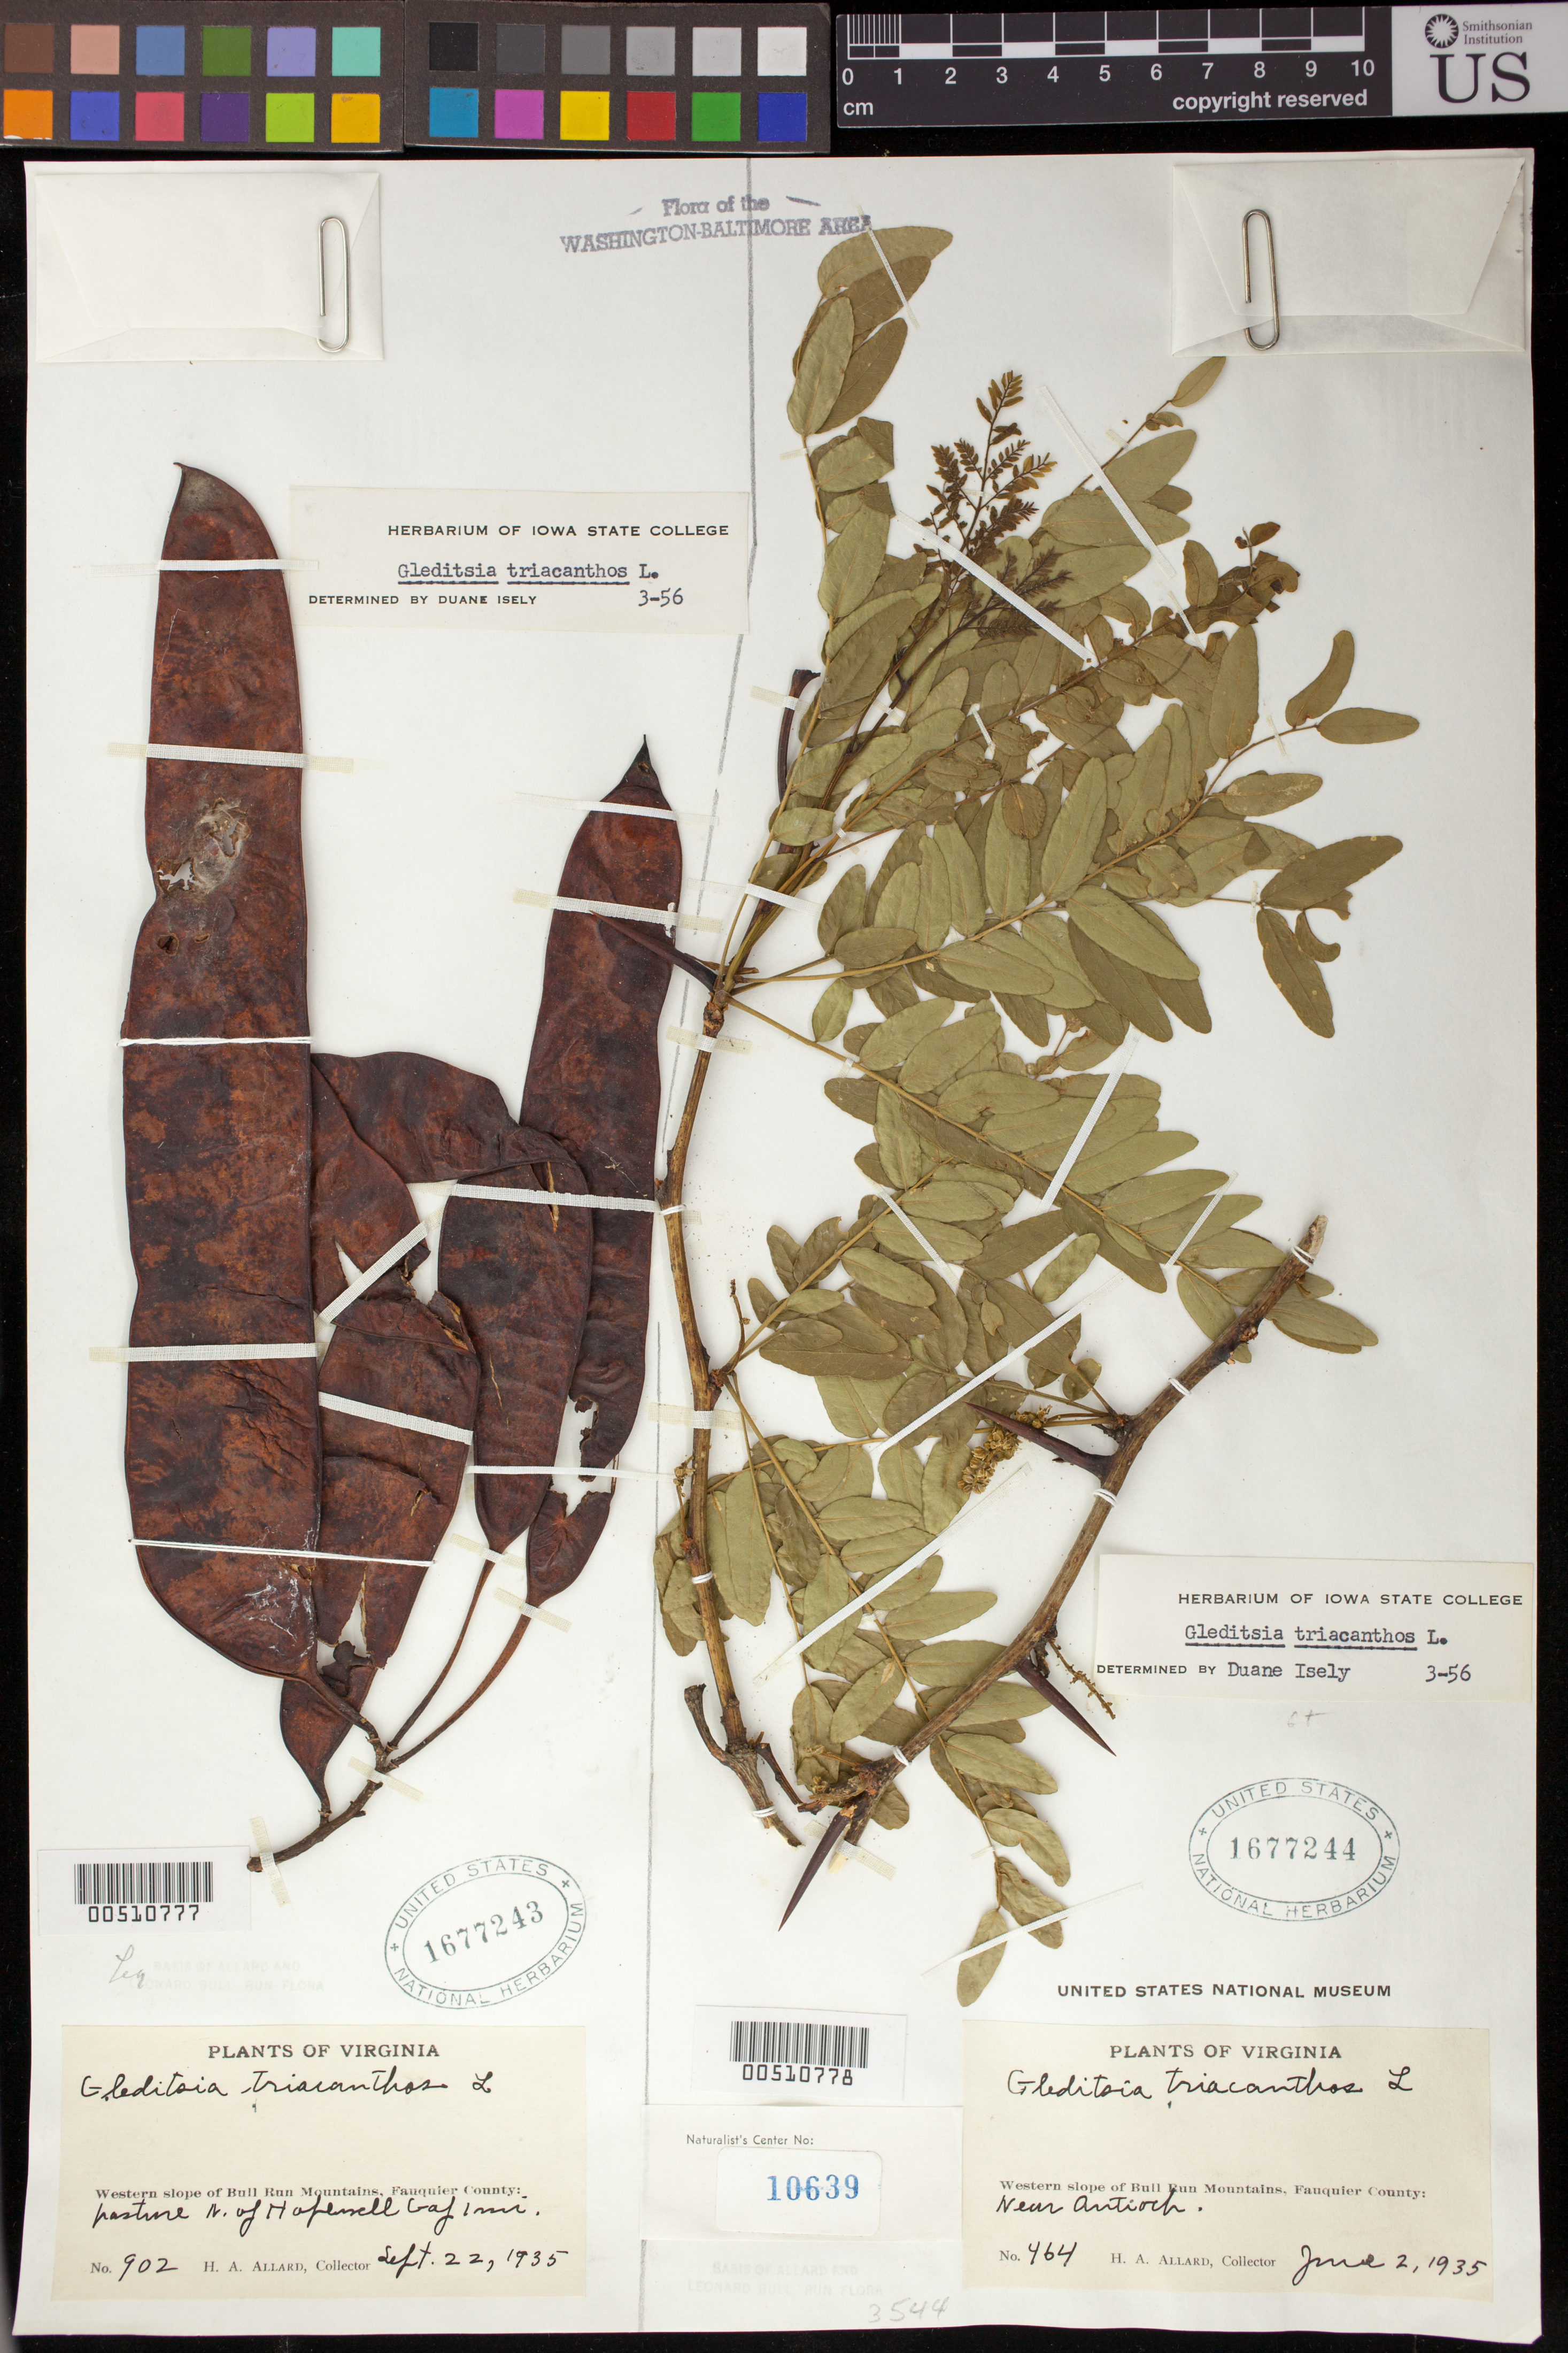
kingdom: Plantae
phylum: Tracheophyta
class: Magnoliopsida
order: Fabales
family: Fabaceae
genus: Gleditsia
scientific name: Gleditsia triacanthos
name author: L.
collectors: H. A. Allard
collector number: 902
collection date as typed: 22 Sep 1935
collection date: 1935-09-22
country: United States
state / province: Virginia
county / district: Fauquier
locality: N of Hopewell Gap, W slope of Bull Run Mts. Bull Run Mts.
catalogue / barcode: US 1677243